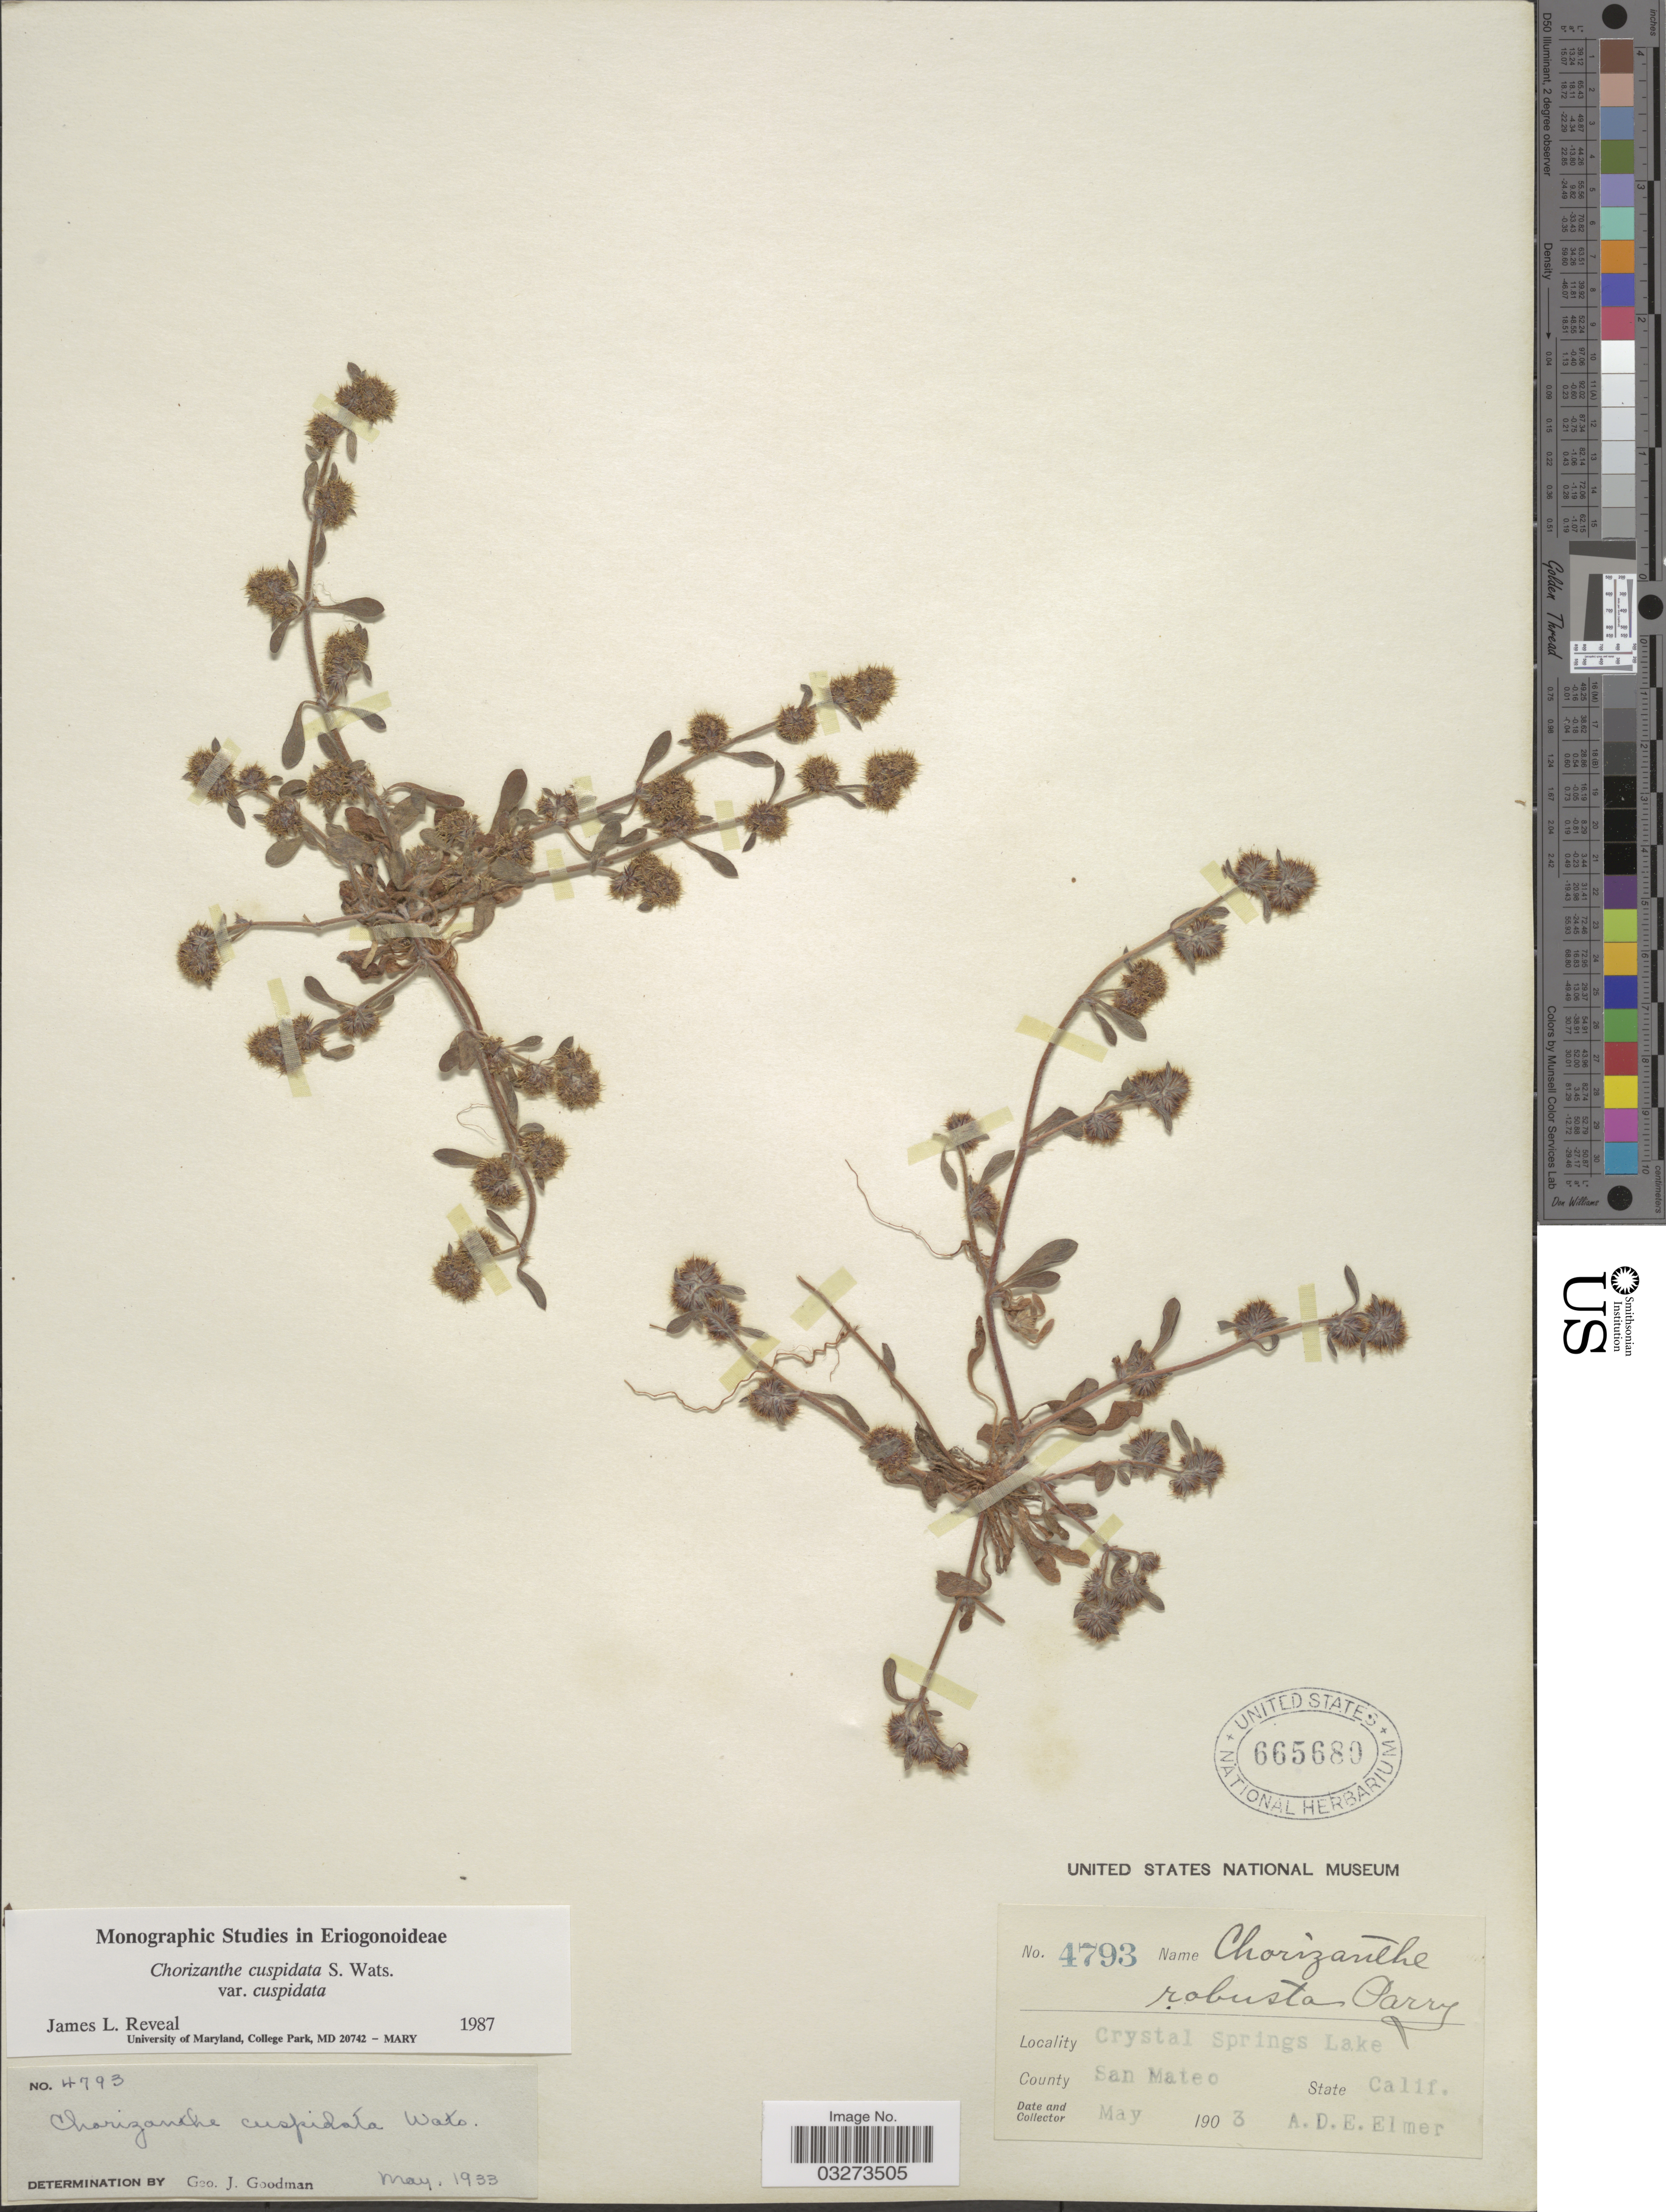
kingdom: Plantae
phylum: Tracheophyta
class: Magnoliopsida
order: Caryophyllales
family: Polygonaceae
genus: Chorizanthe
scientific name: Chorizanthe cuspidata var. cuspidata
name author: S. Watson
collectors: A. D. E. Elmer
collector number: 4793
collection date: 1903-05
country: United States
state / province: California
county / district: San Mateo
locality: Crystal Springs Lake. County San Mateo.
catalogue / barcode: US 665680